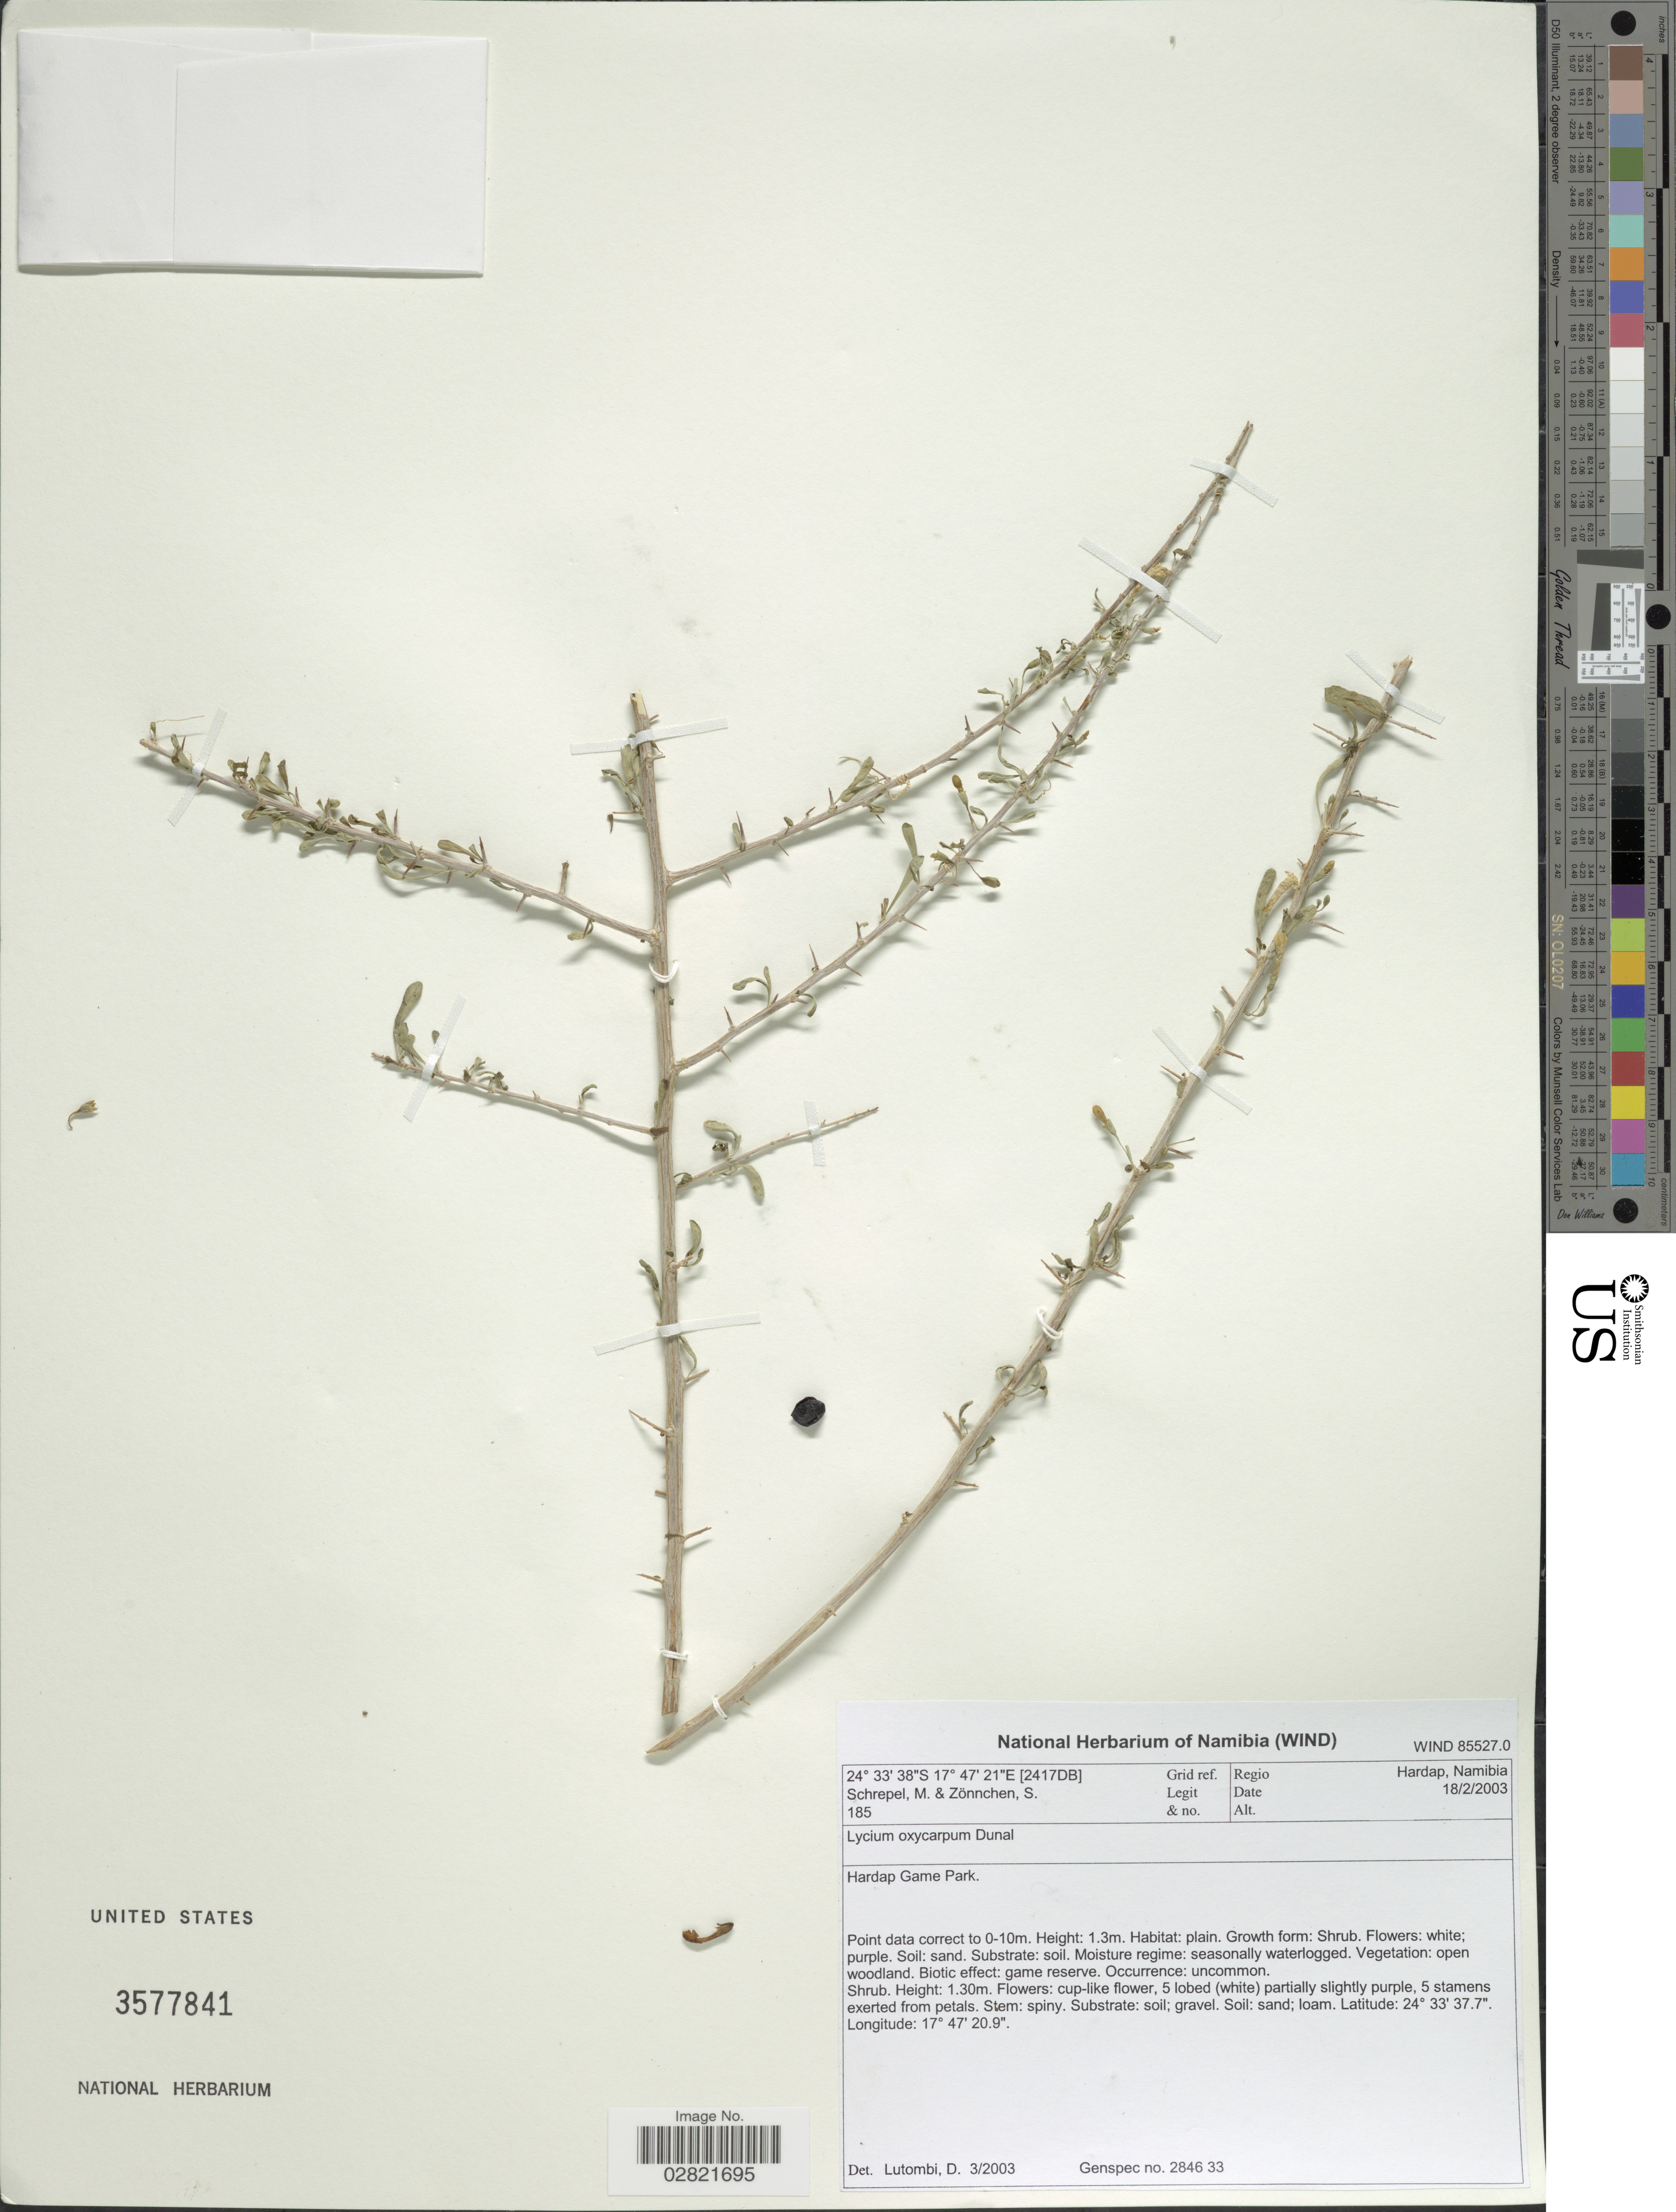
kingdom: Plantae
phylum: Tracheophyta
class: Magnoliopsida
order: Solanales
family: Solanaceae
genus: Lycium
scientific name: Lycium oxycarpum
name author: Dunal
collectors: M. Schrepel & S. Zonnchen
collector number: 185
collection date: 2003-02-18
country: Namibia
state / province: Hardap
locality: [2417DB] Grid ref. Regio Hardap. Hardap Game Park.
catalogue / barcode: US 3577841